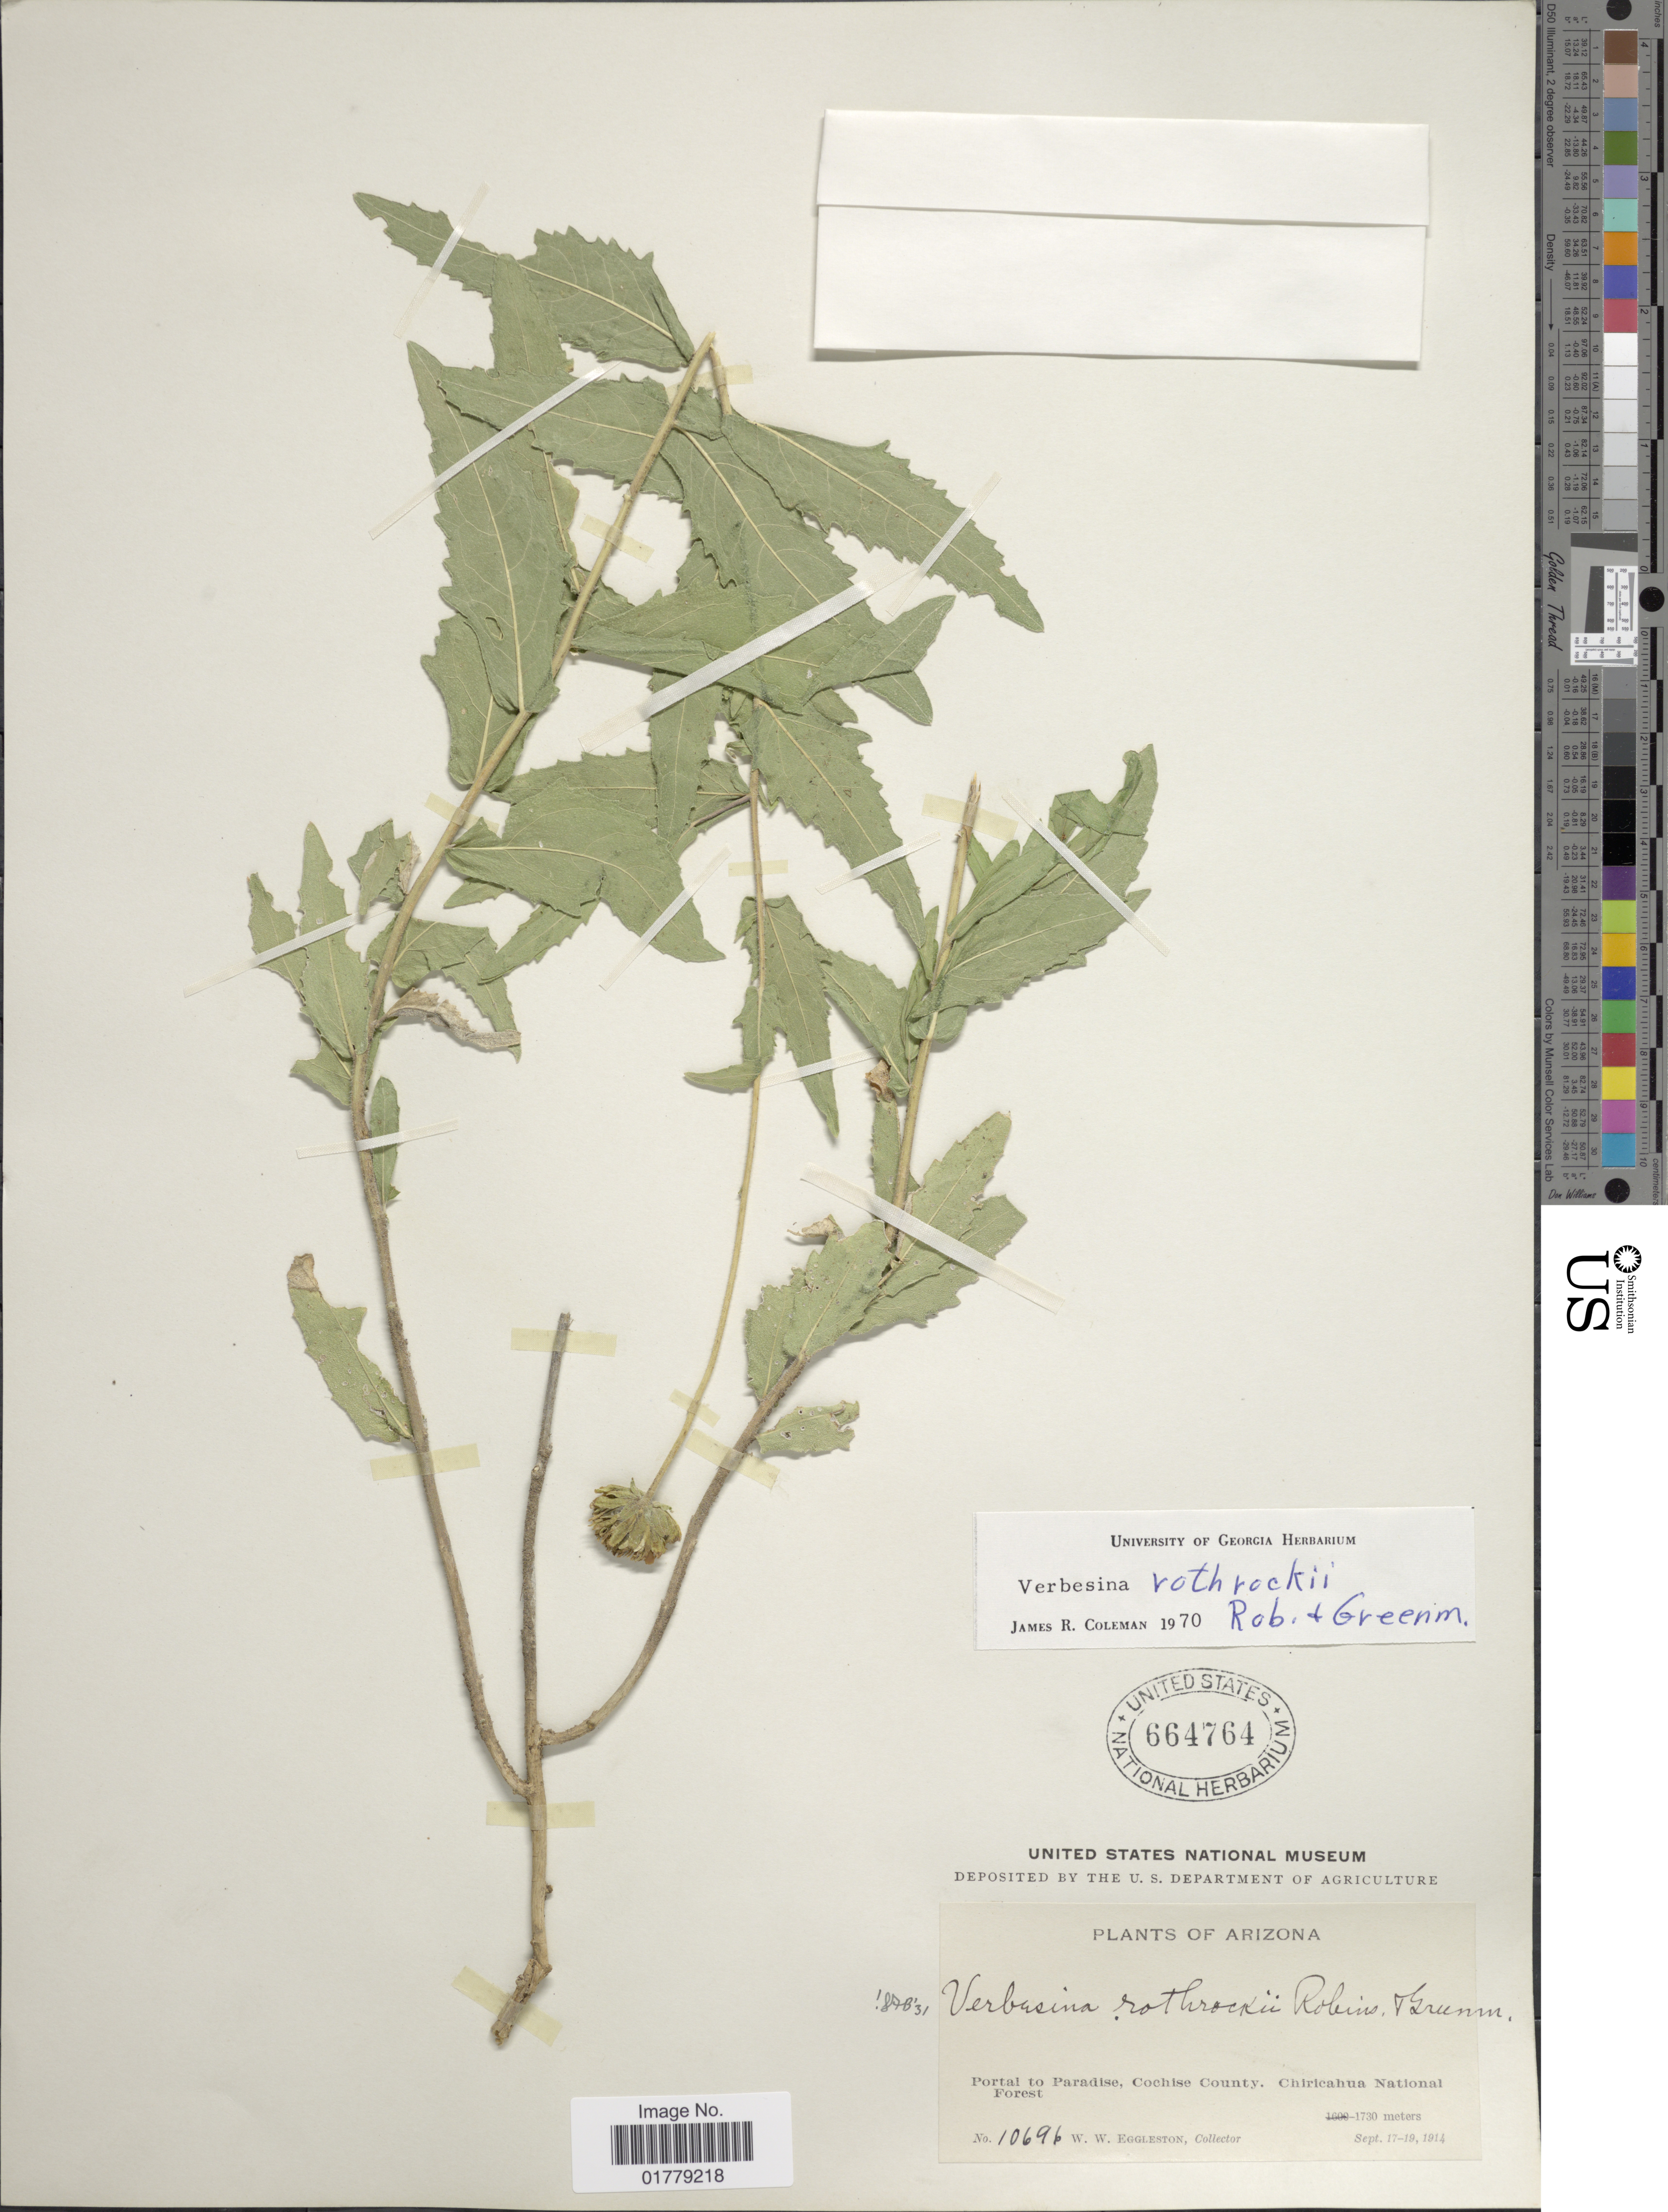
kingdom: Plantae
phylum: Tracheophyta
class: Magnoliopsida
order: Asterales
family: Asteraceae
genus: Verbesina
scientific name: Verbesina rothrockii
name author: B.L. Rob. & Greenm.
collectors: W. W. Eggleston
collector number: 10696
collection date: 1914-09-17/1914-09-19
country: United States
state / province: Arizona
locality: Portal to Paradise, Cochise County, Chiricahua National Forest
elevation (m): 1730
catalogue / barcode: US 664764